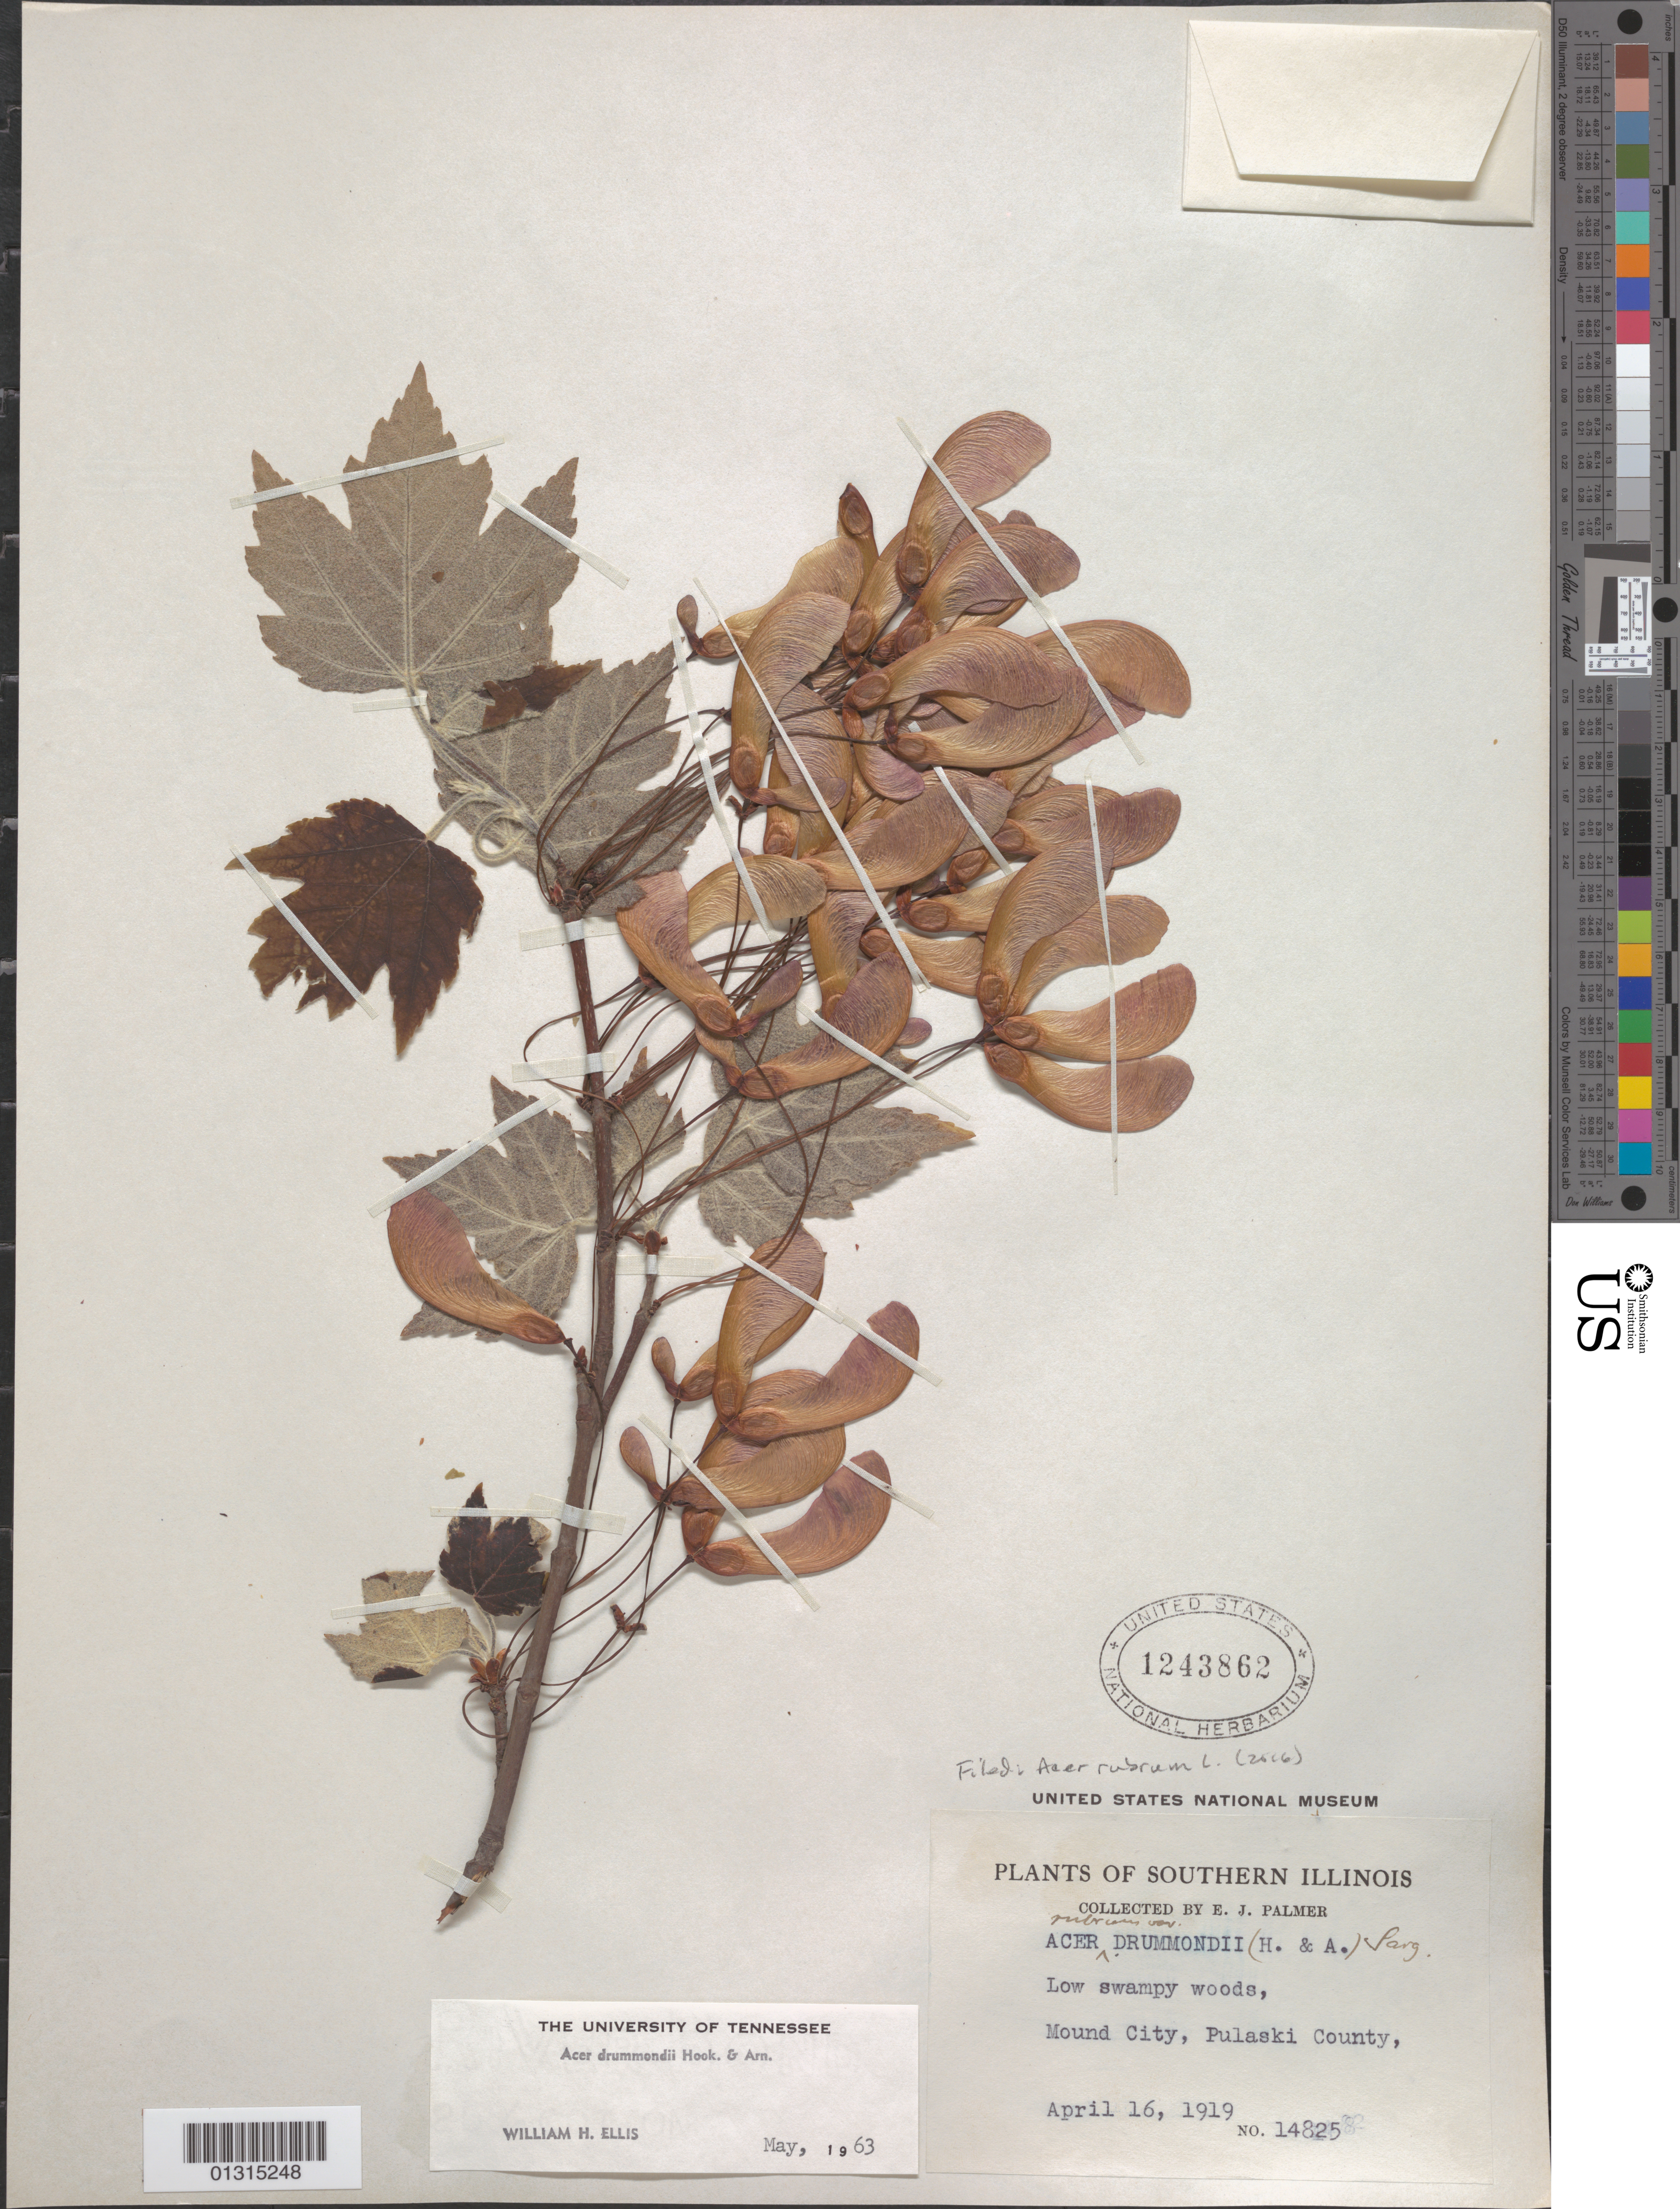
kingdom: Plantae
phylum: Tracheophyta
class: Magnoliopsida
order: Sapindales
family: Sapindaceae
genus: Acer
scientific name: Acer rubrum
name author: L.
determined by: Ellis, W. H.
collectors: E. J. Palmer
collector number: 14825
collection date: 1919-04-16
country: United States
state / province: Illinois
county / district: Pulaski County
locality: Pulaski County, Mount City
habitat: Low swampy woods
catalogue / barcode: US 1243862